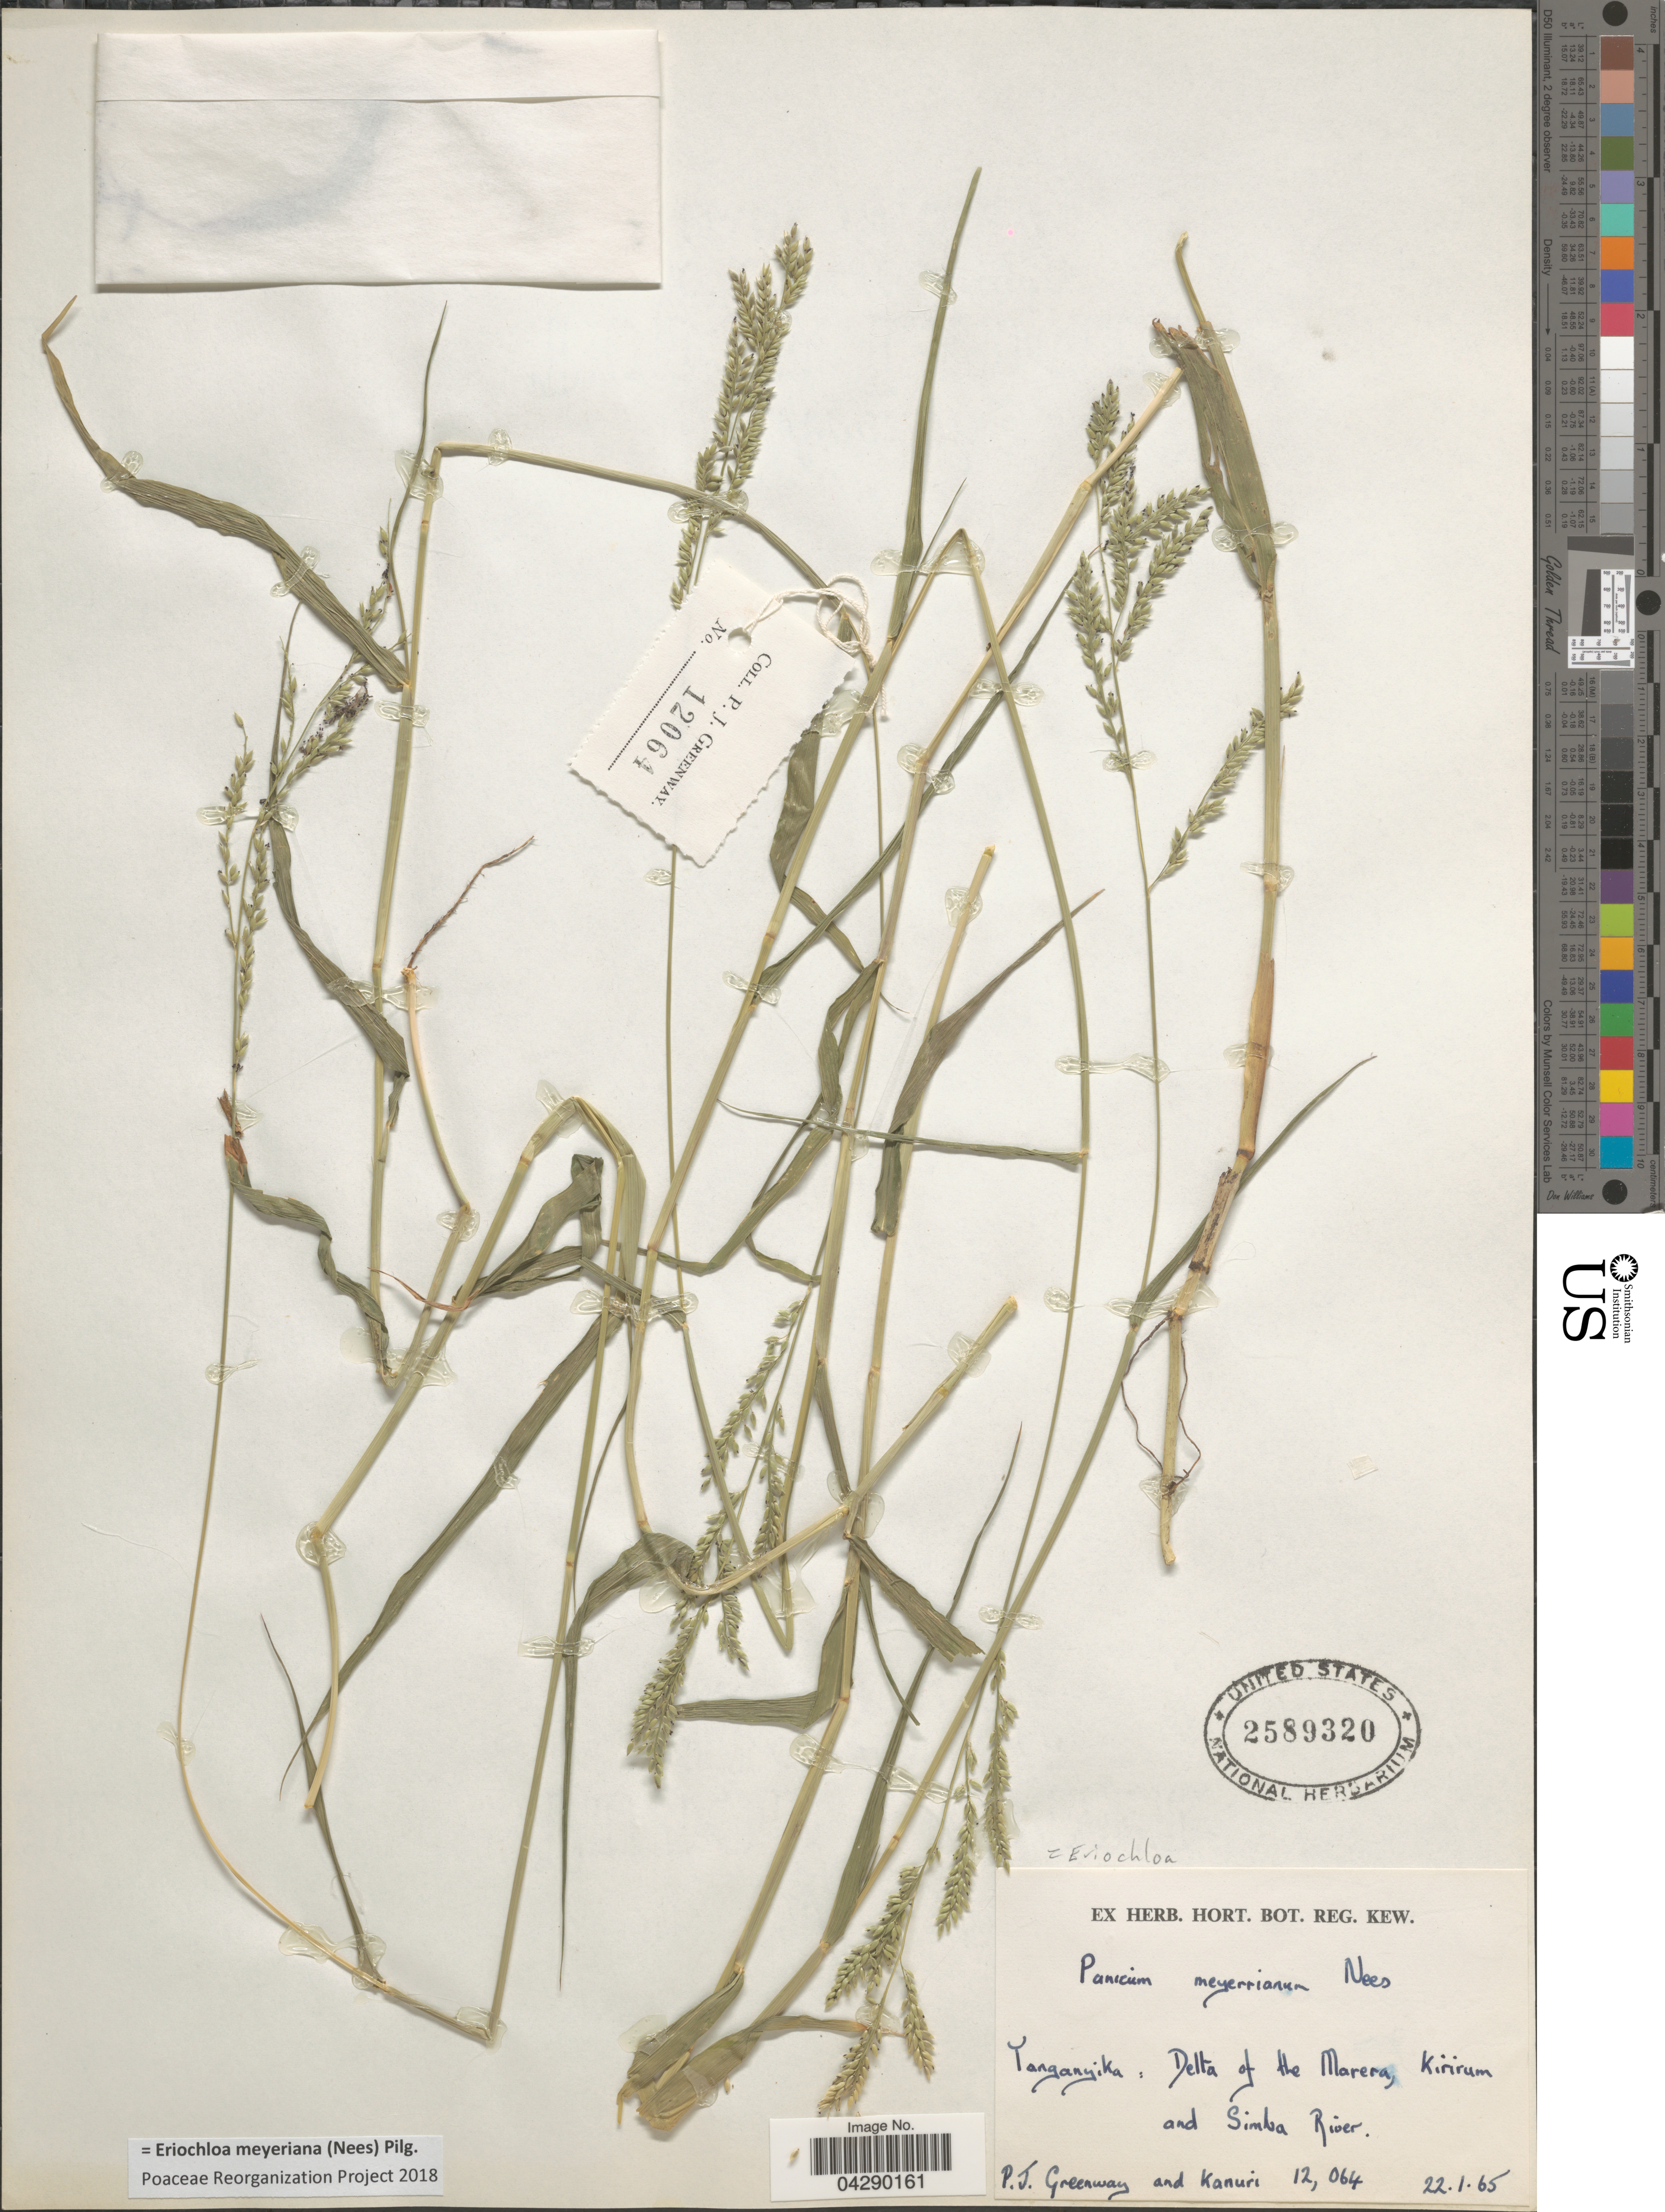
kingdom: Plantae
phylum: Tracheophyta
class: Liliopsida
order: Poales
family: Poaceae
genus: Eriochloa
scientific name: Eriochloa meyeriana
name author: (Nees) Pilg.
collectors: P. J. Greenway & -. Kanuri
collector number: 12064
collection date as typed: Transcribed d/m/y: 22/1/65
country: Tanzania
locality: Tanganyika: Delta of the Marera, Kirirum and Simba River.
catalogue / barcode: US 2589320